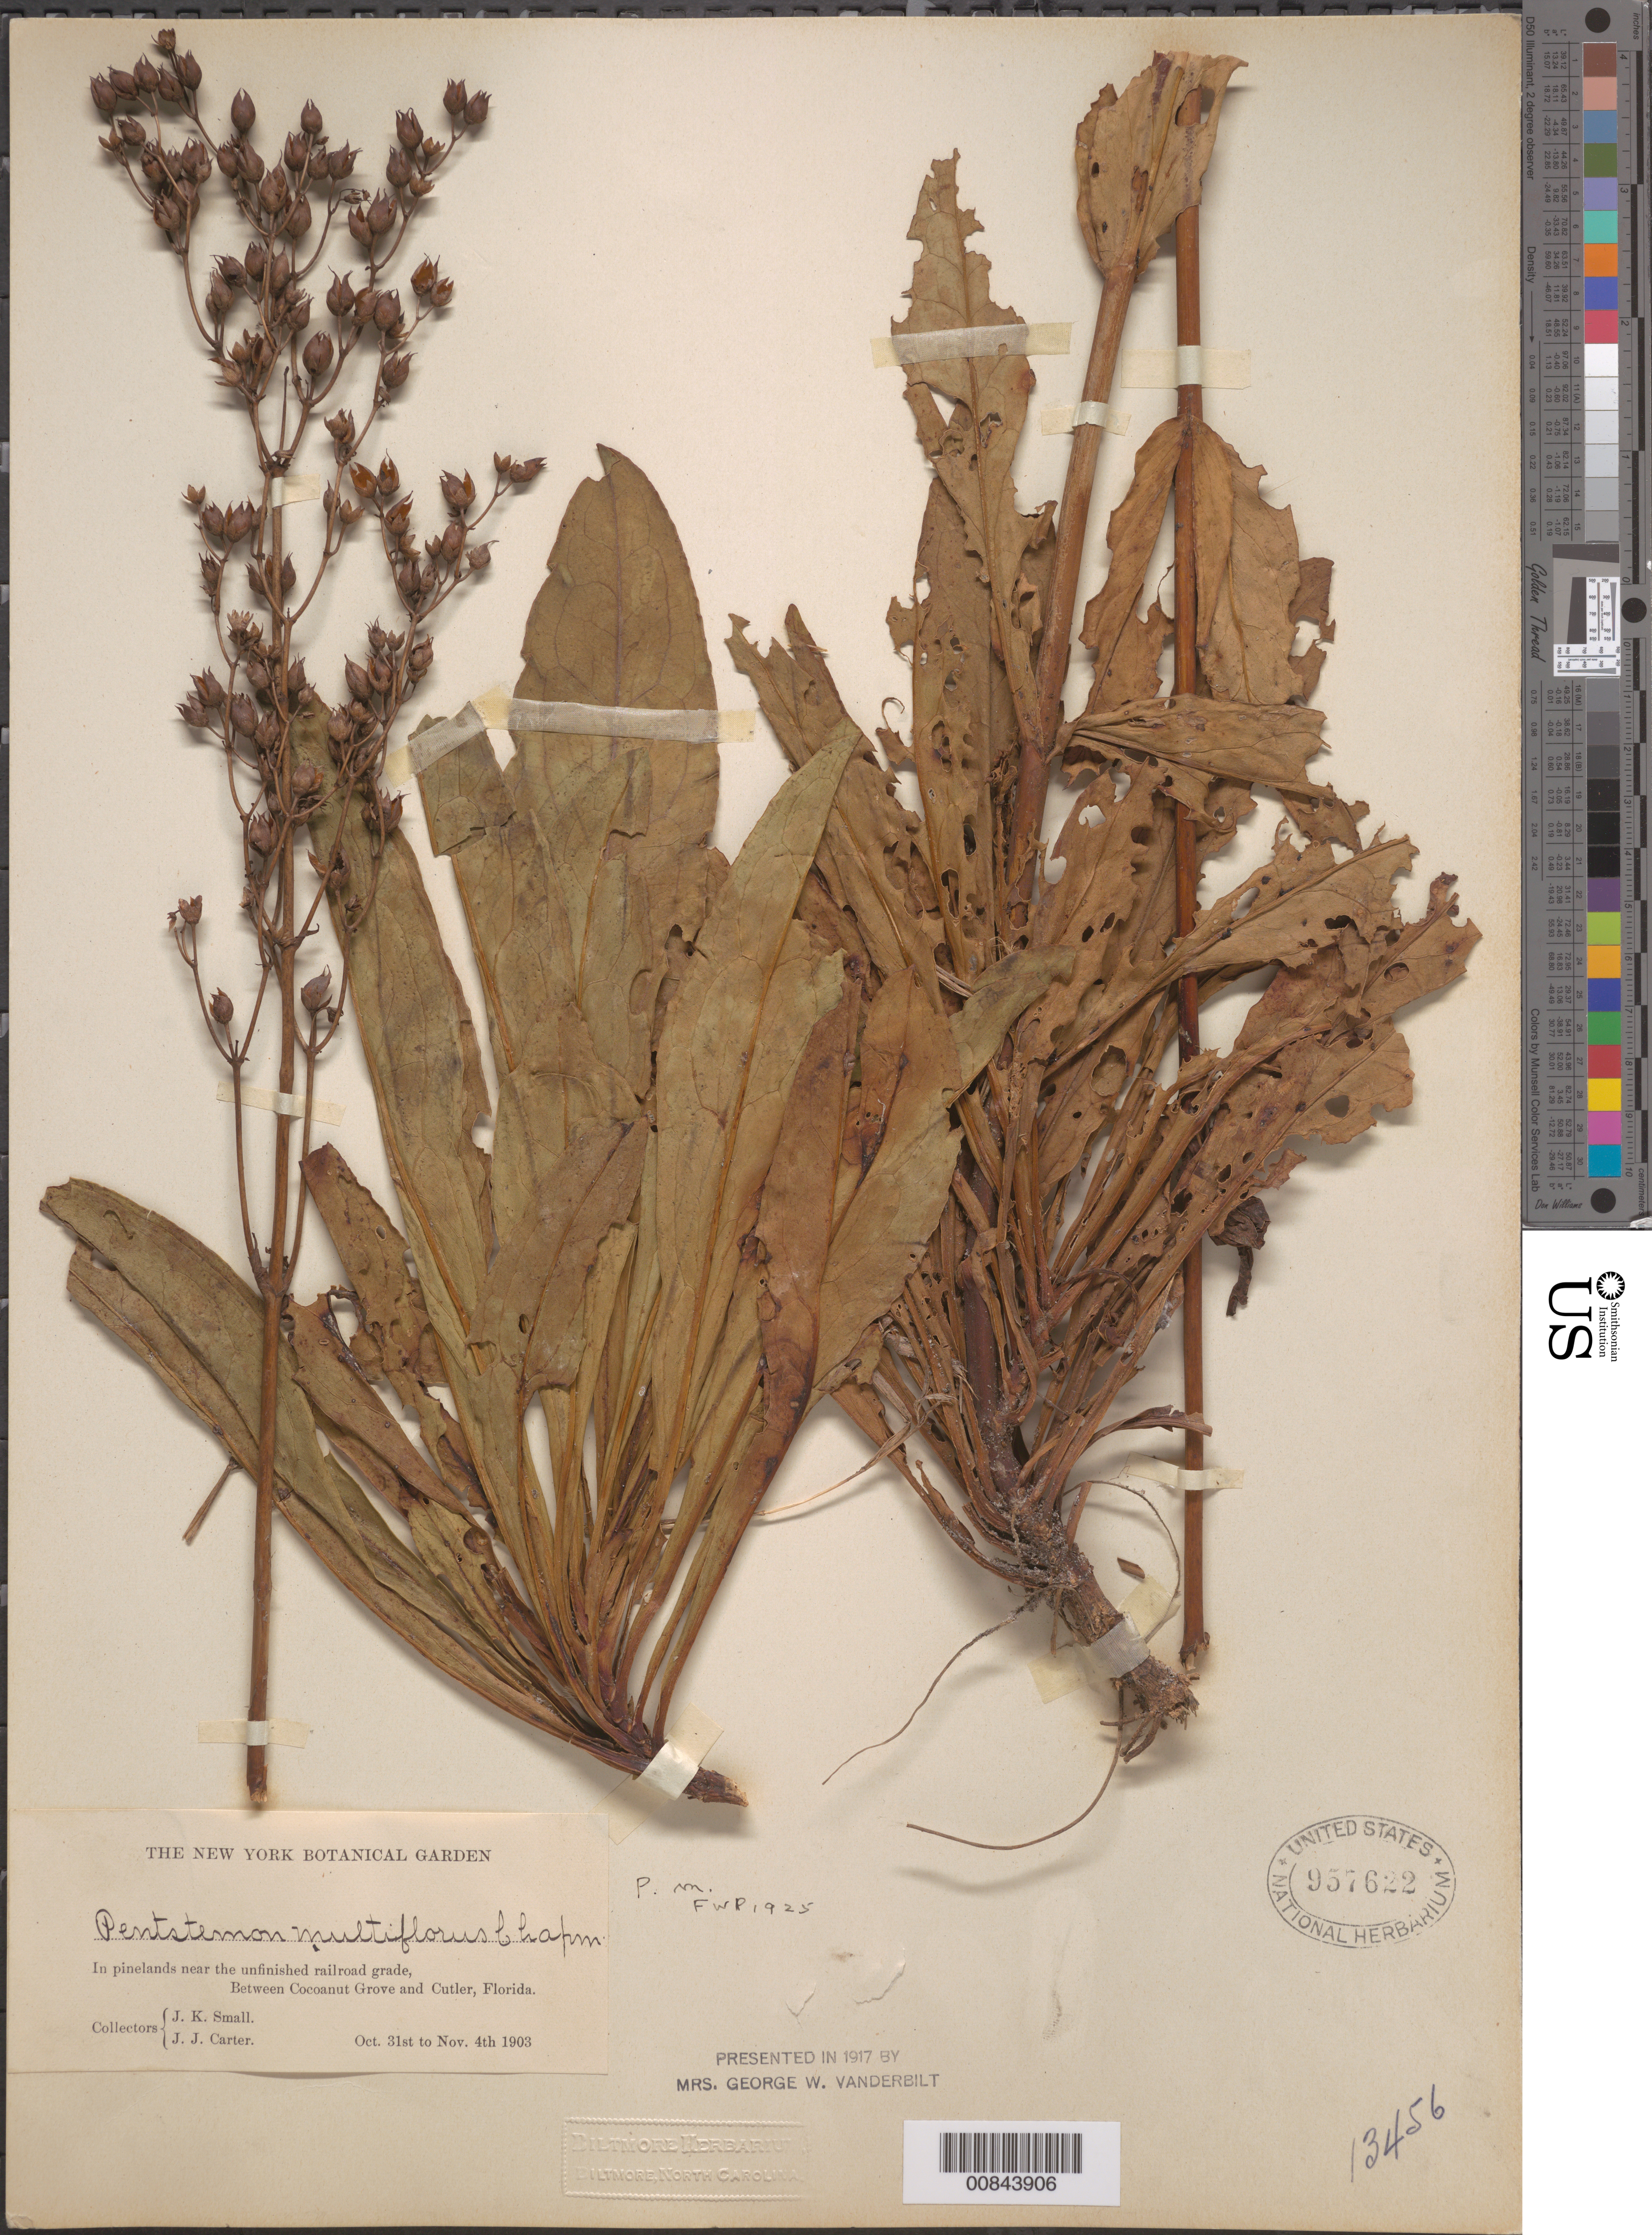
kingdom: Plantae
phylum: Tracheophyta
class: Magnoliopsida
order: Lamiales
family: Plantaginaceae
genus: Penstemon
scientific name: Penstemon multiflorus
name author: Chapm. in Small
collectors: J. K. Small & J. J. Carter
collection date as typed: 31 Oct 1903 to 04 Nov 1903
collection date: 1903-10-31/1903-11-04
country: United States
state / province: Florida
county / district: Dade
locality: Between Cocoanut Grove and Cutler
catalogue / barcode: US 957622